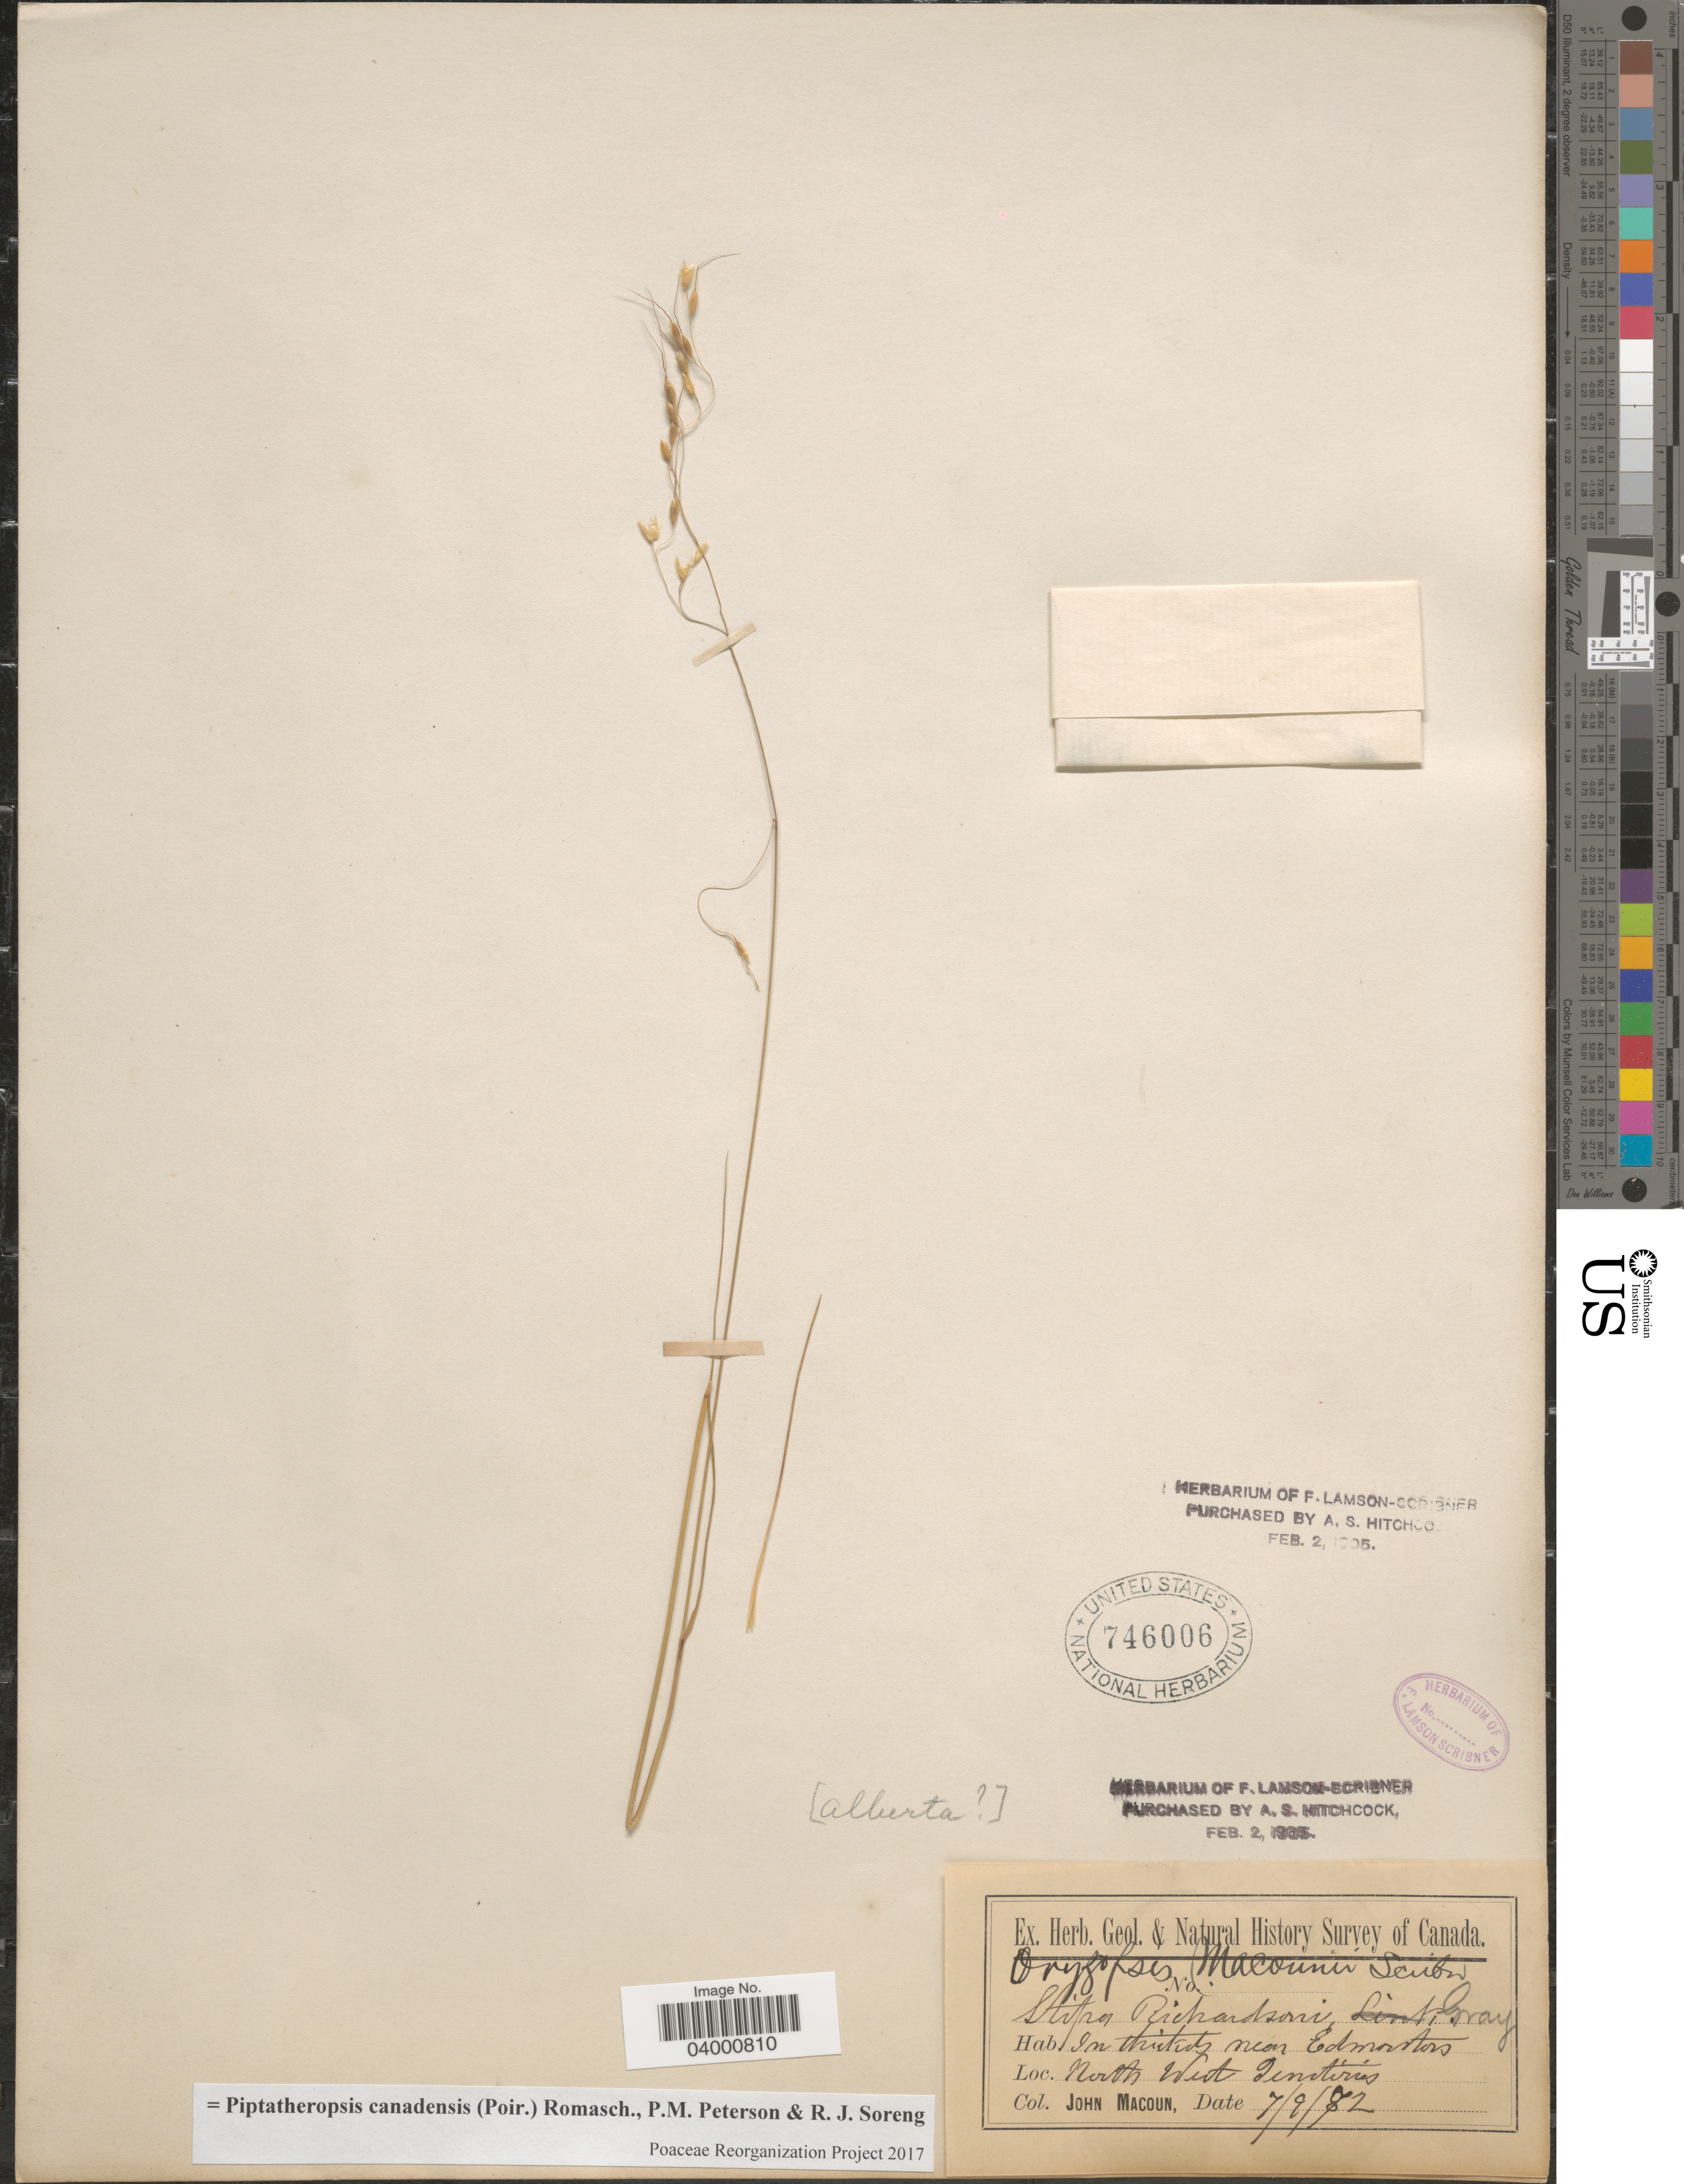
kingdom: Plantae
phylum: Tracheophyta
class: Liliopsida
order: Poales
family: Poaceae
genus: Piptatheropsis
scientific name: Piptatheropsis canadensis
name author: (Poir.) Romasch. et al.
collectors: J. Macoun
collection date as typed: Transcribed d/m/y: 7/9/72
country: Canada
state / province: Northwest Territories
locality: In thickets near Edmonston. North West Territories.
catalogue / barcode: US 746006